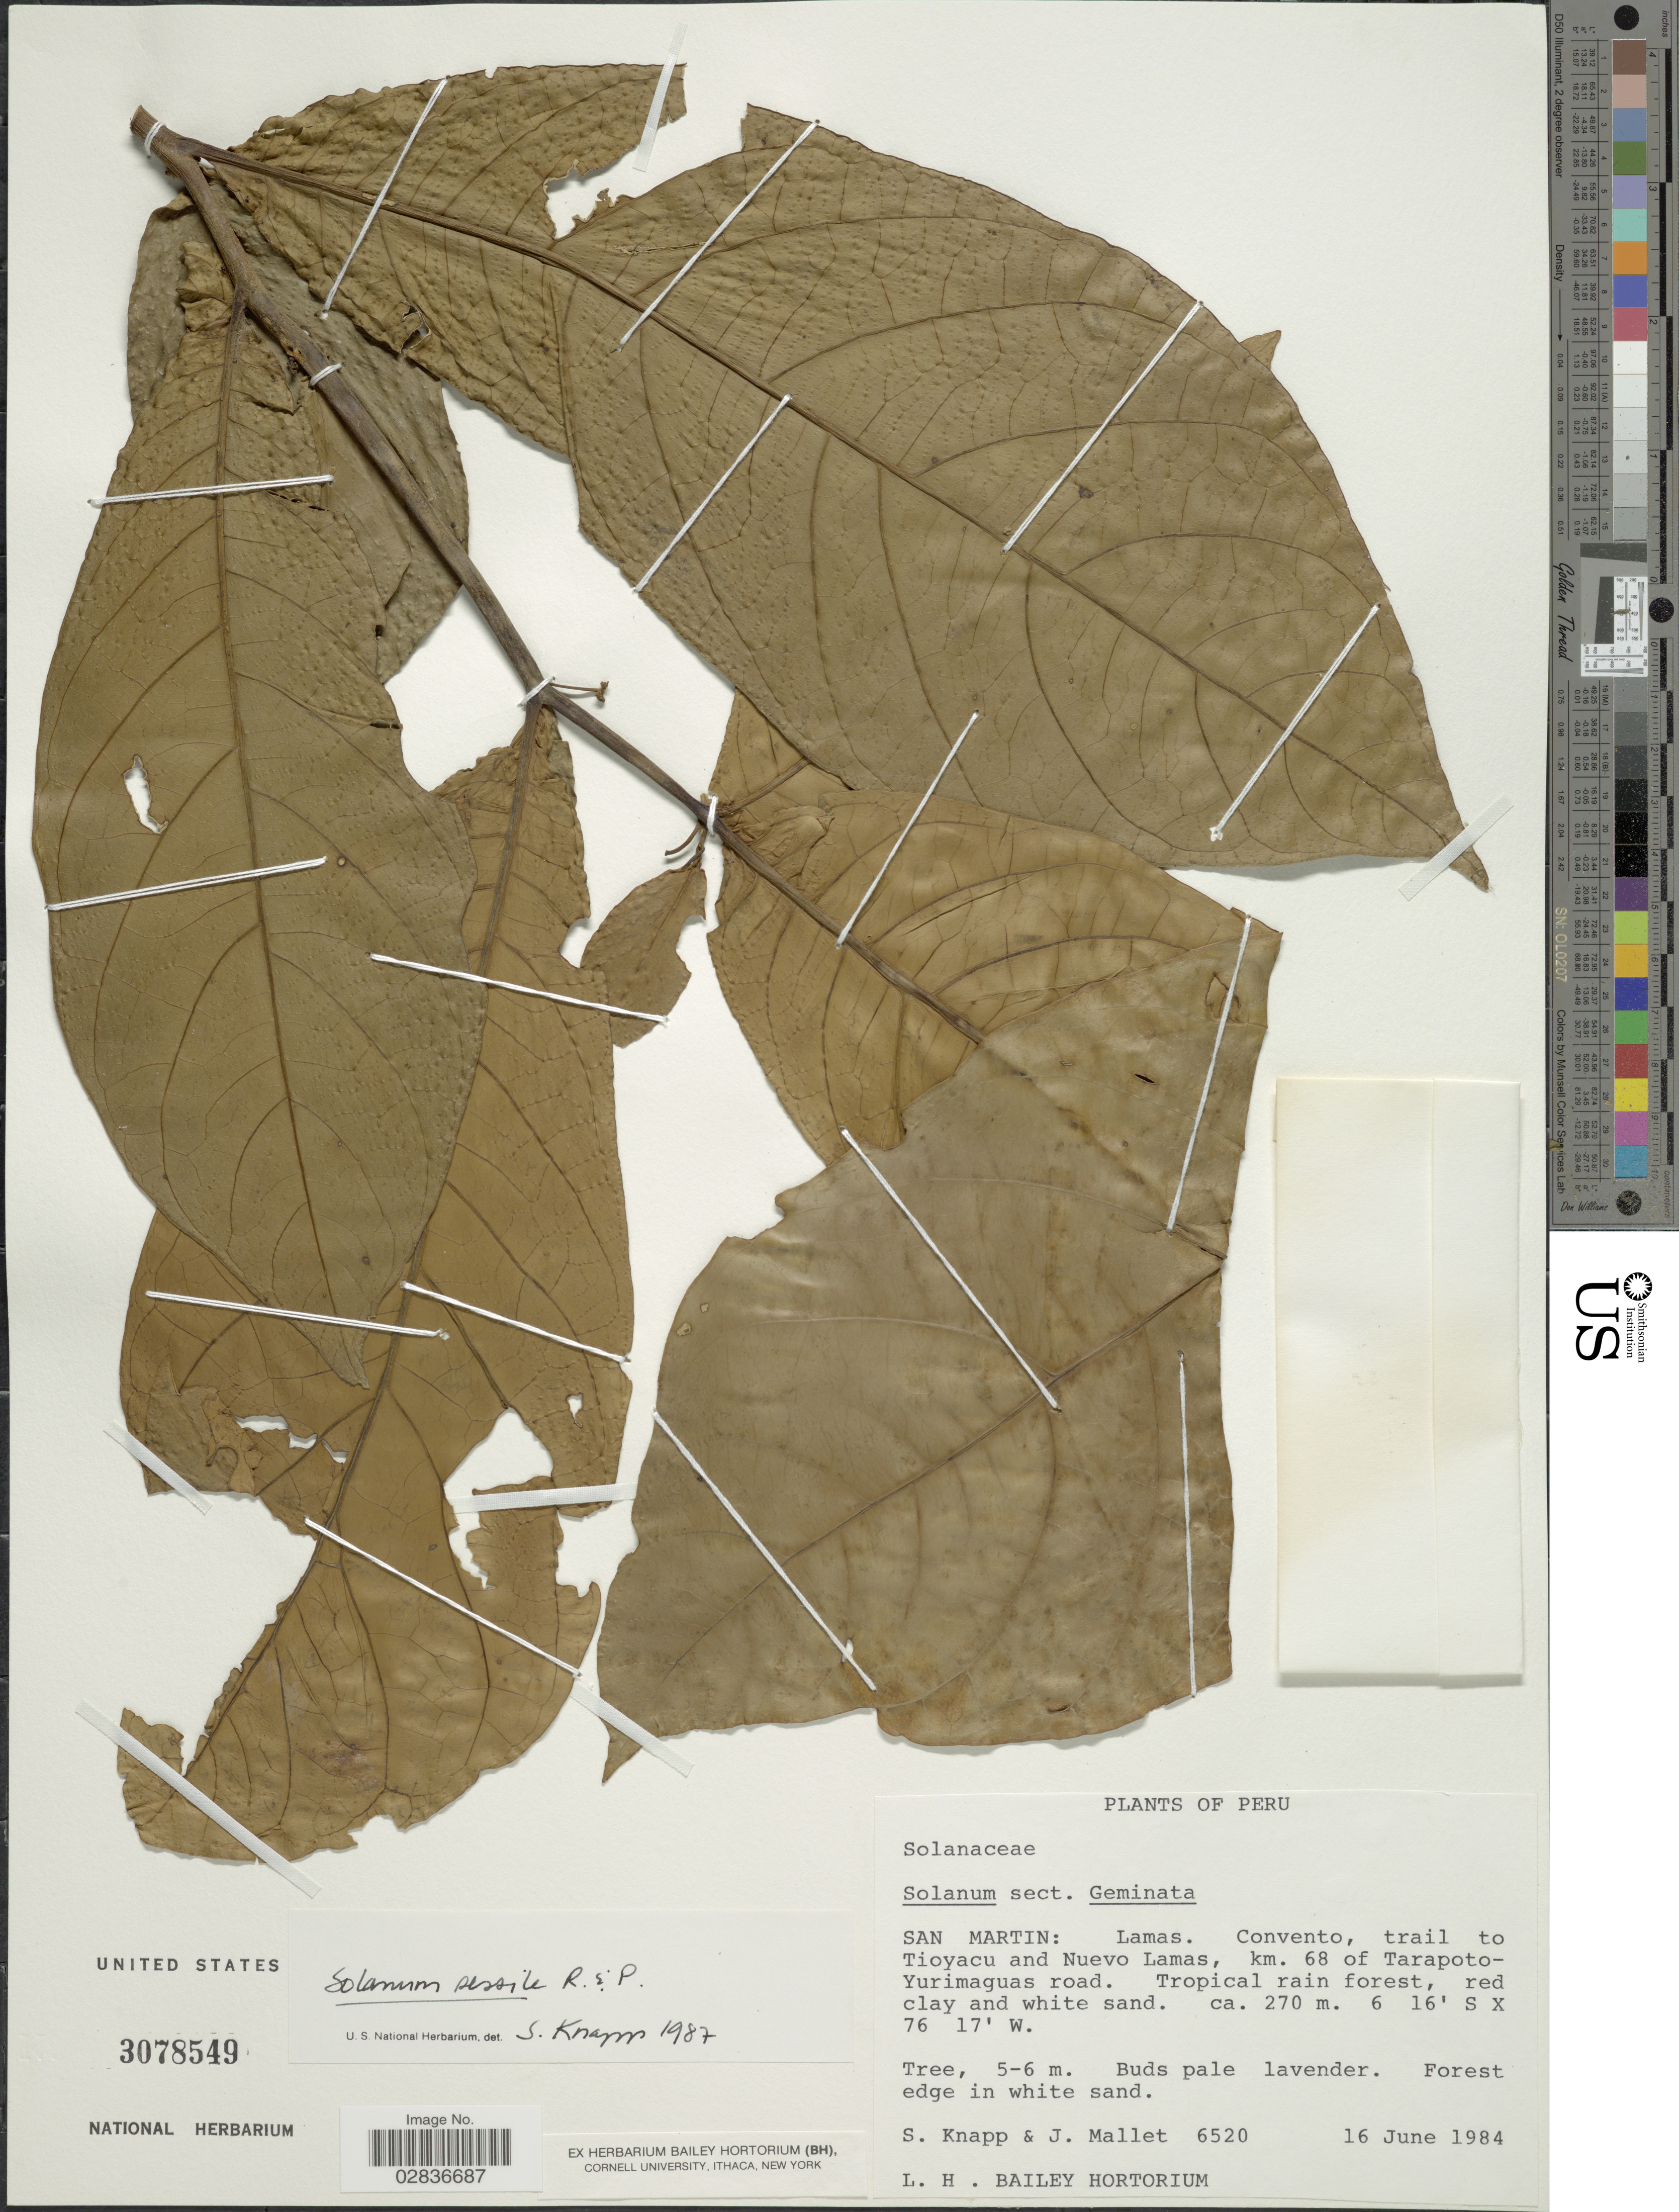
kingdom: Plantae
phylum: Tracheophyta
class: Magnoliopsida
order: Solanales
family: Solanaceae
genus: Solanum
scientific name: Solanum sessile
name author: Ruiz & Pav.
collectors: S. Knapp & J. Mallet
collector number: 6520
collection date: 1984-06-16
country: Peru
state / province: San Martín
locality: San Martin: Lamas. Convento, trail to Tioyacu and Nuevo Lamas, km. 68 of Tarapoto-Yurimaguas road.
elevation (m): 270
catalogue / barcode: US 3078549